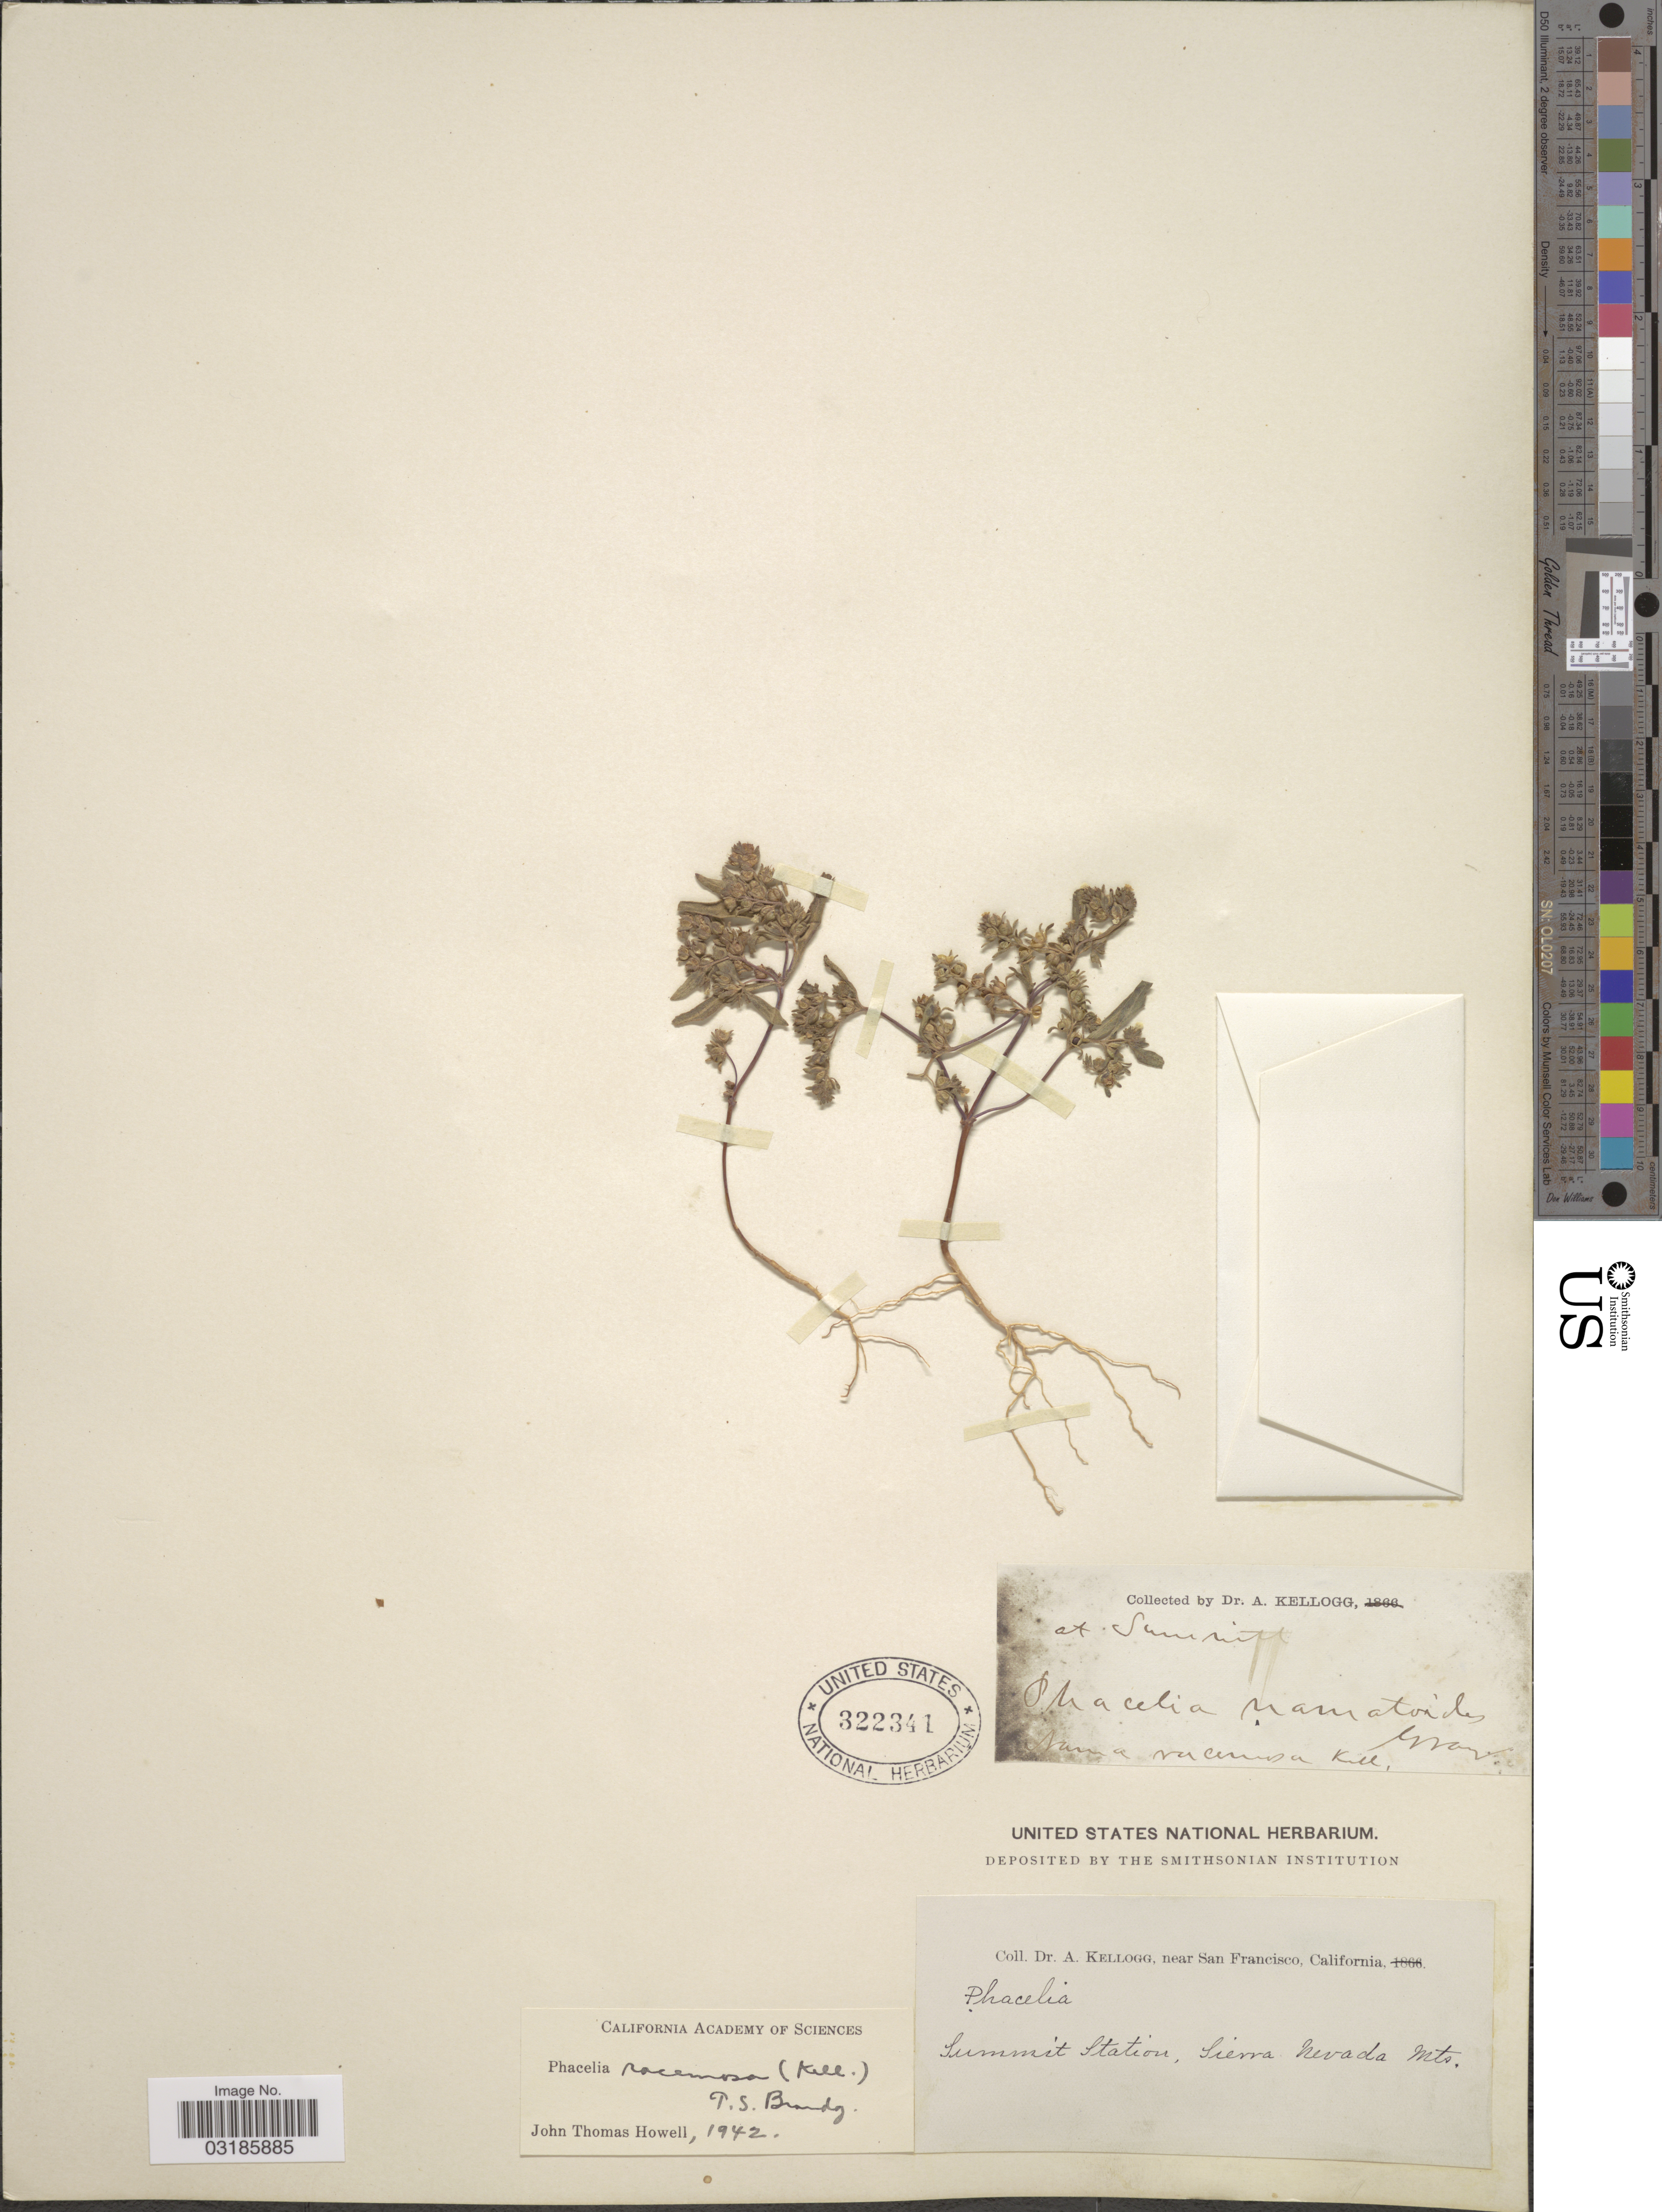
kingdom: Plantae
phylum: Tracheophyta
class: Magnoliopsida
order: Boraginales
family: Hydrophyllaceae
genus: Phacelia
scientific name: Phacelia racemosa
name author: (Kellogg) A. Heller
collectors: A. Kellogg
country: United States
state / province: California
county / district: San Francisco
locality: Near San Francisco. Summit Station, Sierra Nevada Mts.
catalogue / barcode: US 322341